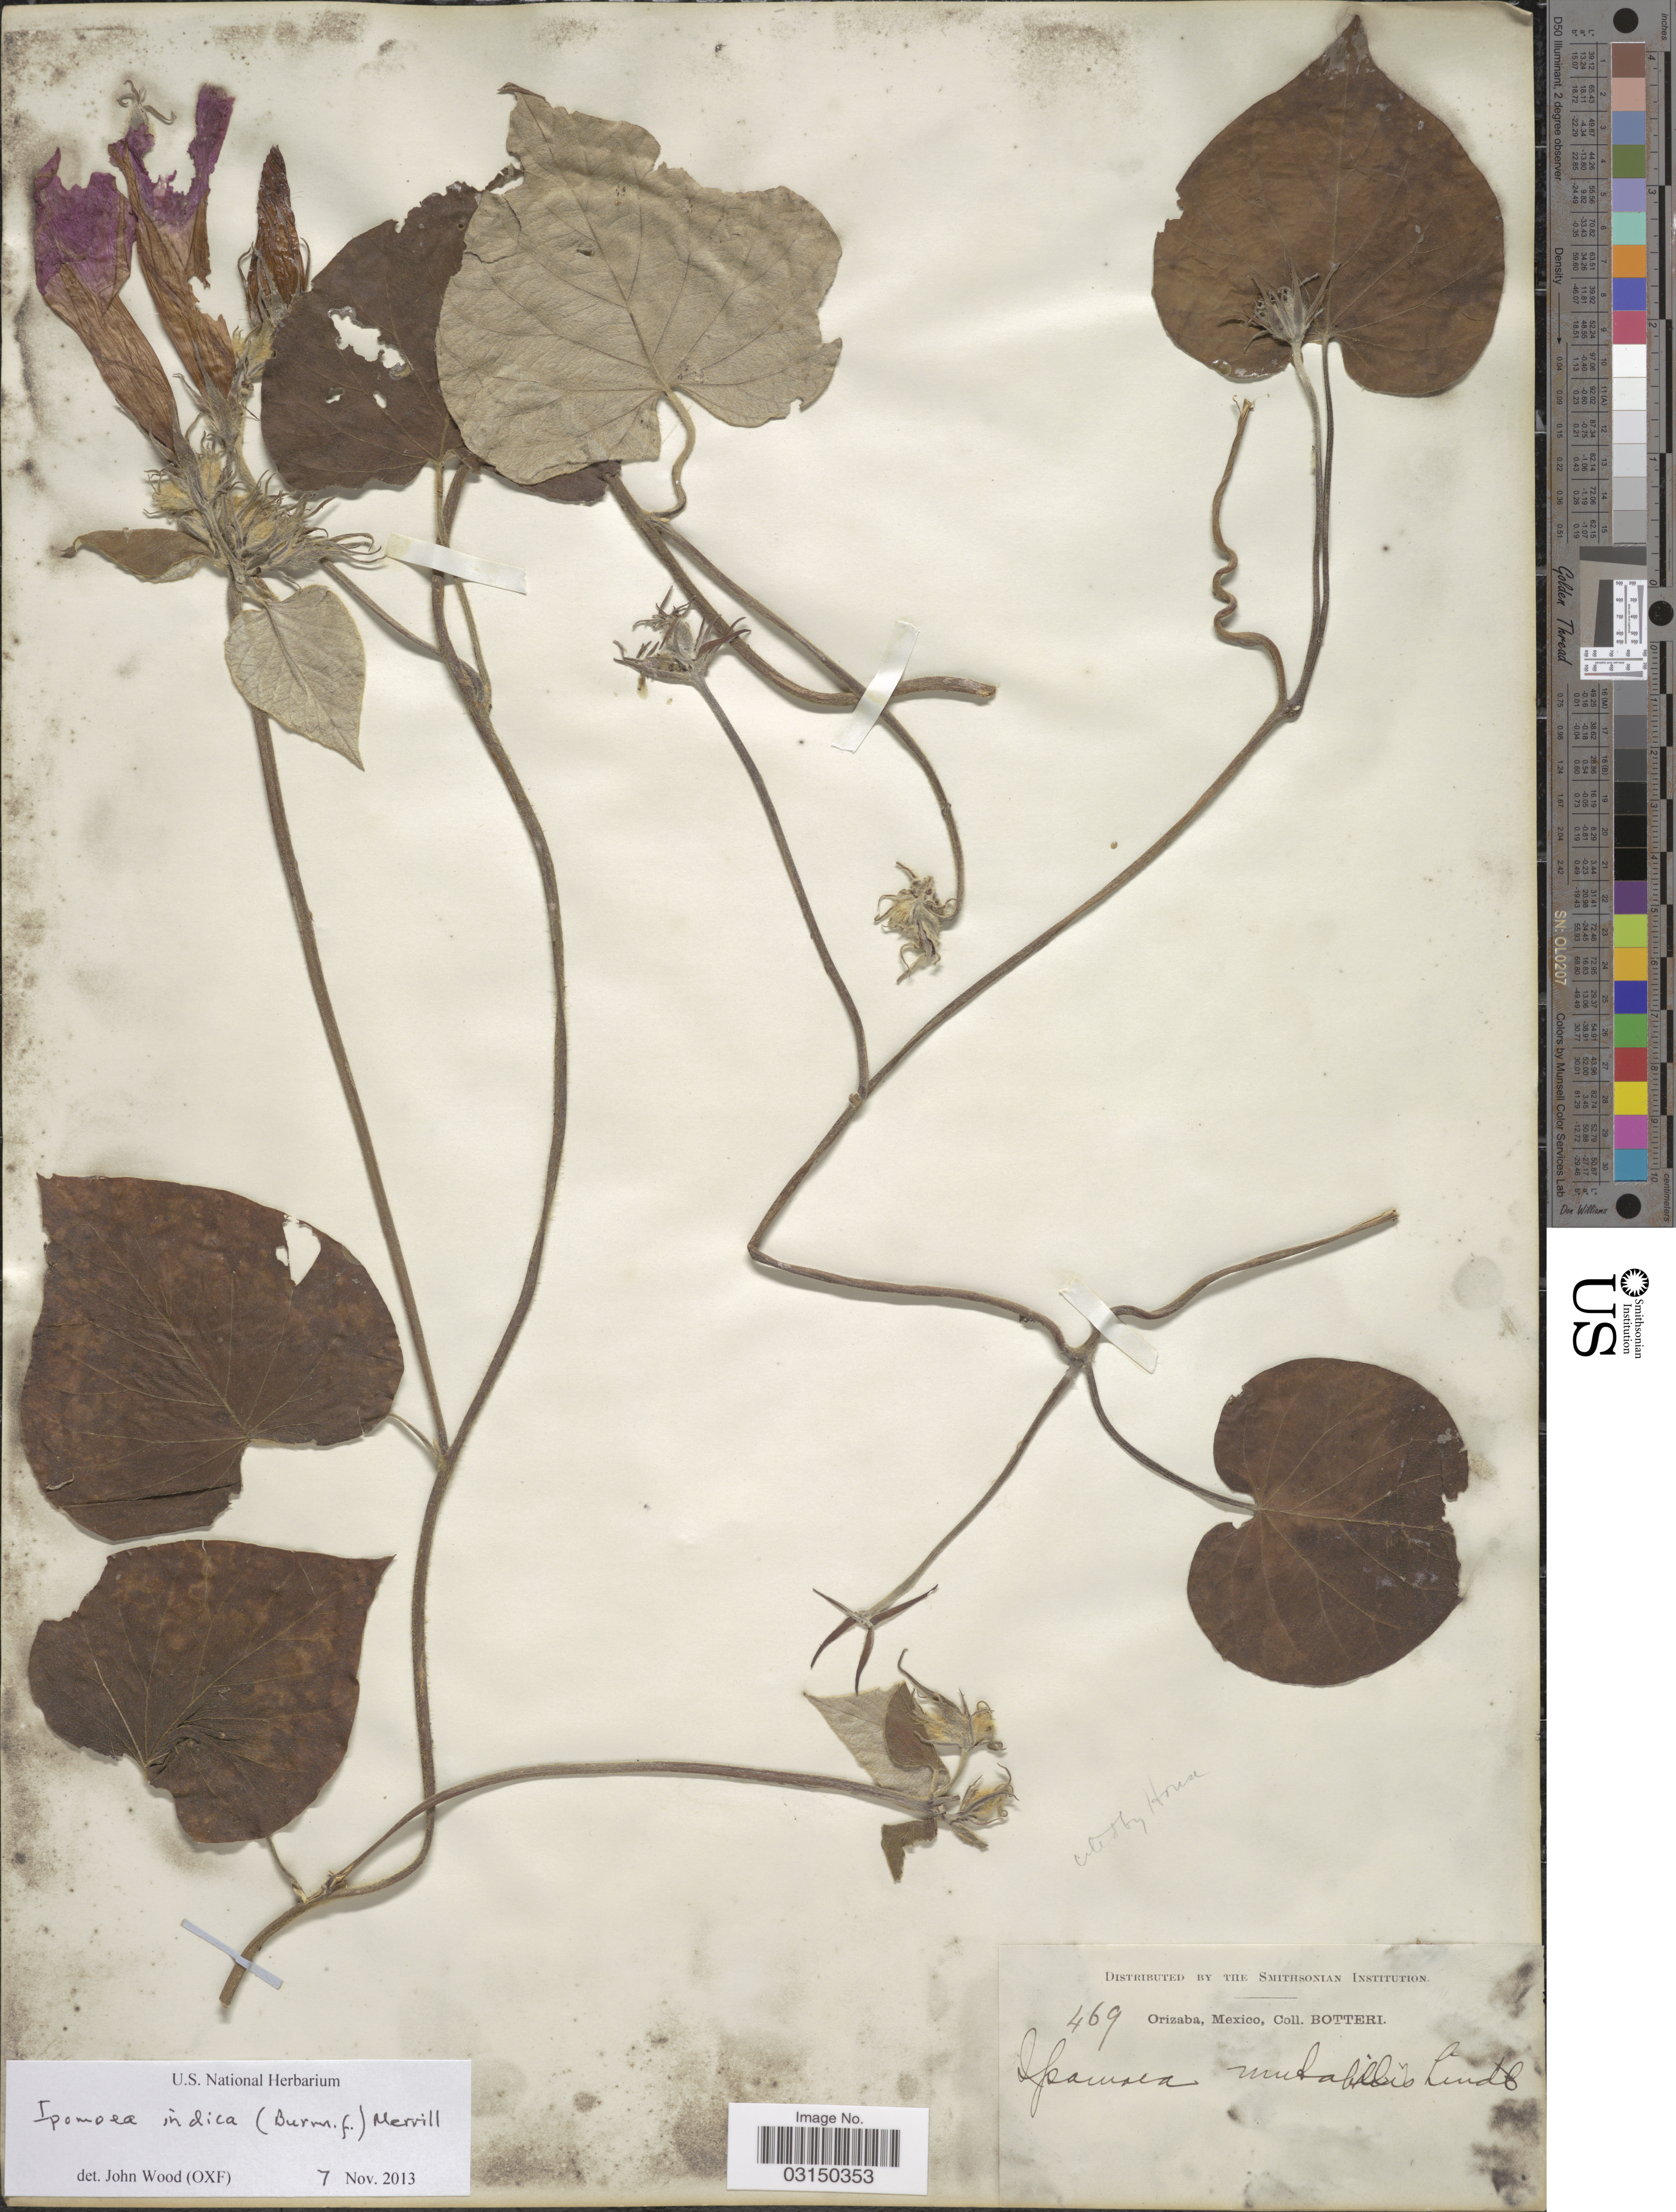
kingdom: Plantae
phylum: Tracheophyta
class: Magnoliopsida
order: Solanales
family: Convolvulaceae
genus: Ipomoea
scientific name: Ipomoea indica (Burm.) Merr. var. indica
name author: (Burm.) Merr.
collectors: -. Botteri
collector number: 469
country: Mexico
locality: Orizaba.